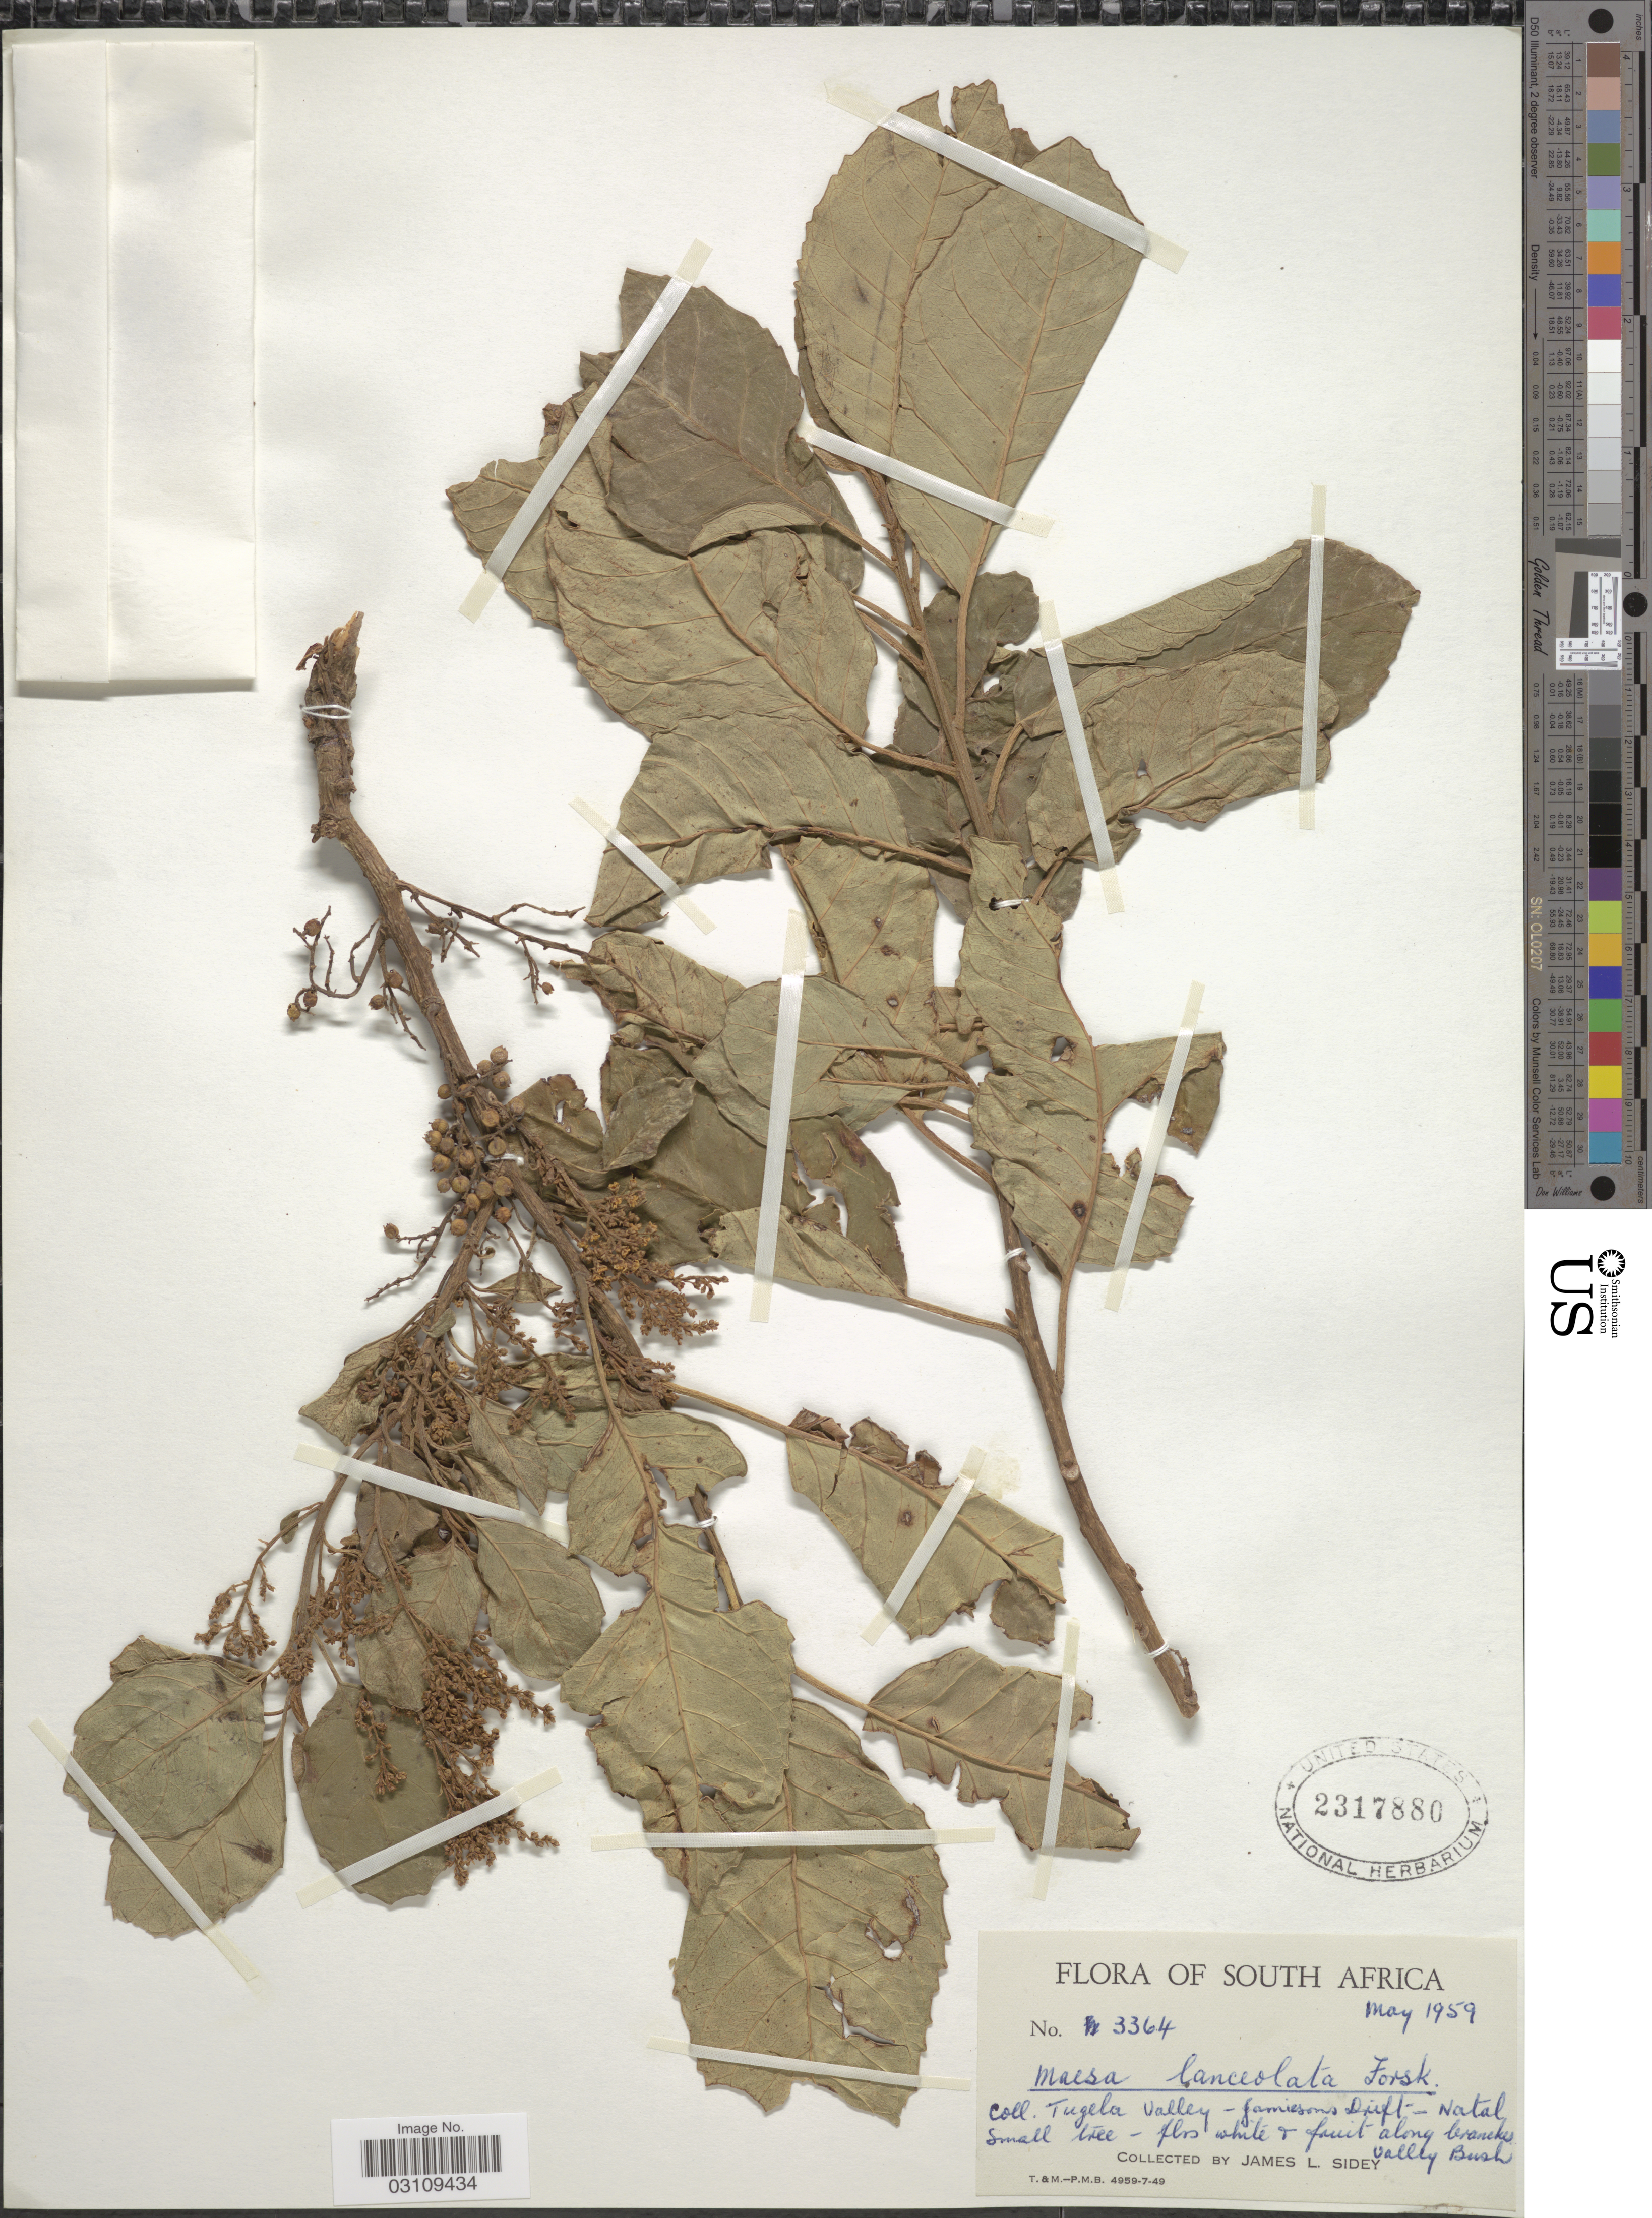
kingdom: Plantae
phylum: Tracheophyta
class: Magnoliopsida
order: Ericales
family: Primulaceae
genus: Maesa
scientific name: Maesa lanceolata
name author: Forssk.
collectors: J. L. Sidey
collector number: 3364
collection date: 1959-05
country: South Africa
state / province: KwaZulu-Natal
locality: Tugela Valley - Jamiesons Drift - Natal.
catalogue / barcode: US 2317880